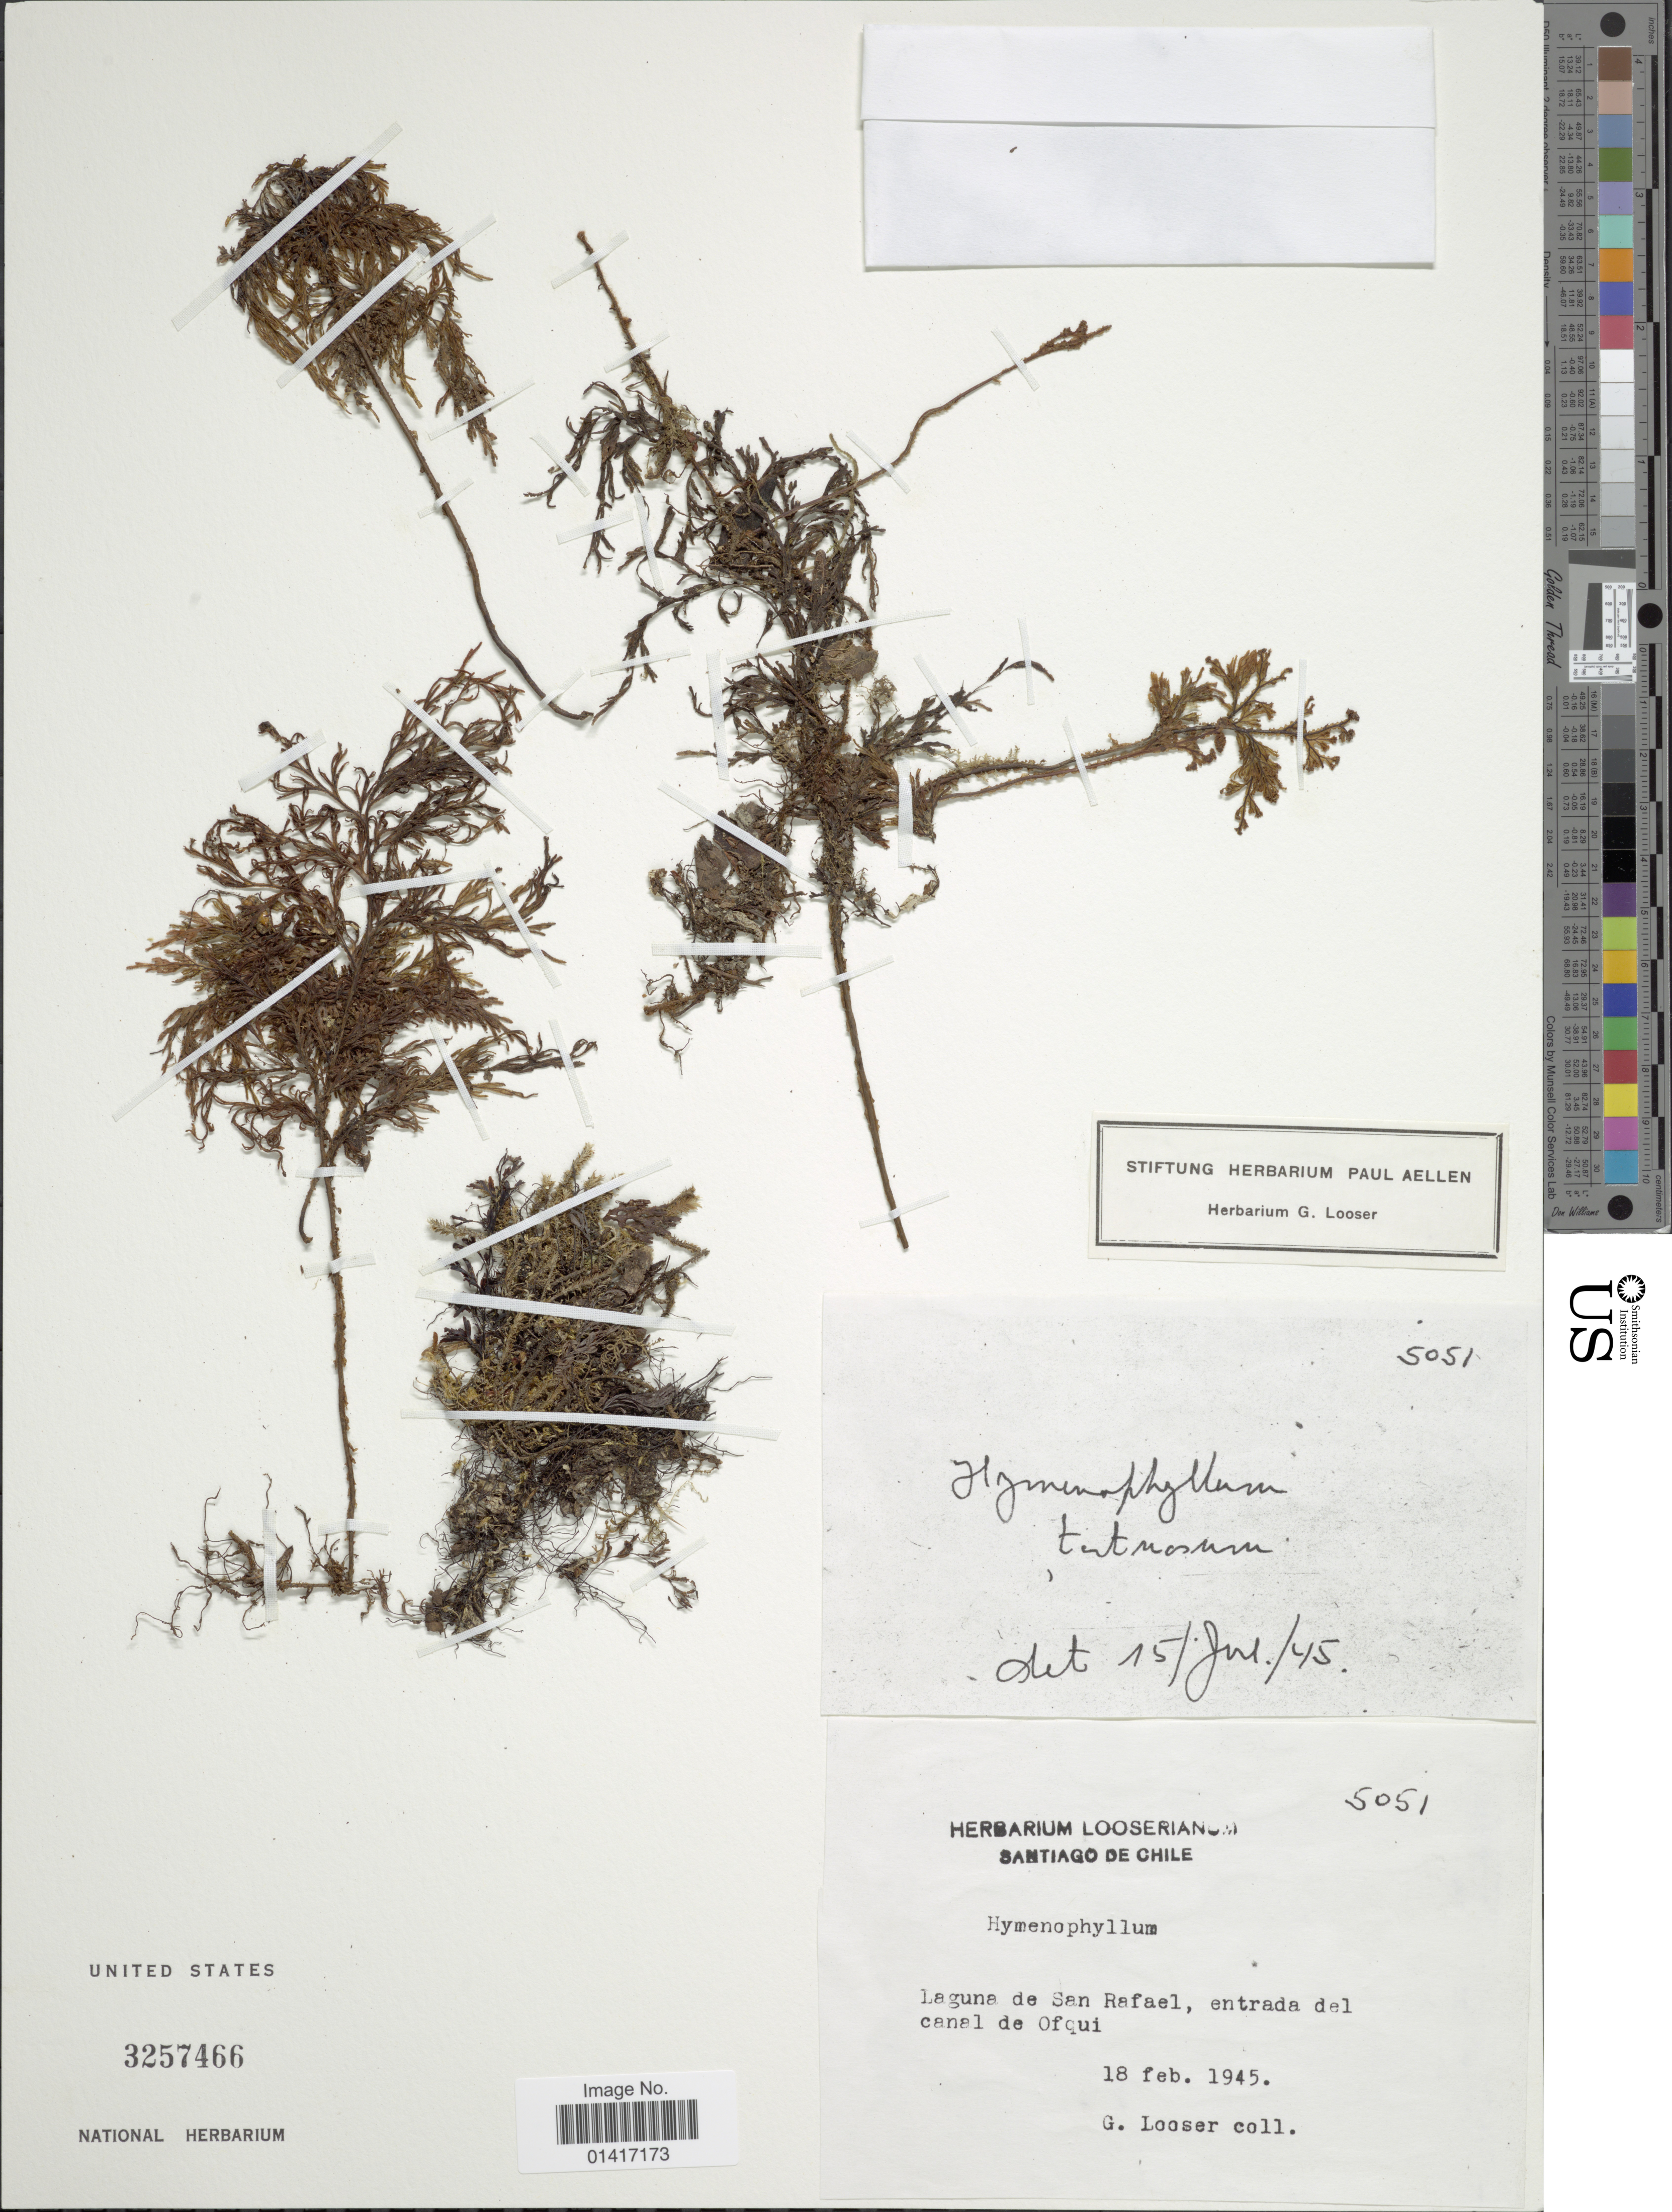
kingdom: Plantae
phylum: Tracheophyta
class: Polypodiopsida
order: Hymenophyllales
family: Hymenophyllaceae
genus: Hymenophyllum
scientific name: Hymenophyllum tortuosum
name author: Hook. & Grev.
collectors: G. Looser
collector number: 5051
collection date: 1945-02-18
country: Chile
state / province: Región Metropolitana (RM)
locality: Santiago de Chile, Laguna de San Rafael, entrada del canal de Ofqui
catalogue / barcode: US 3257466